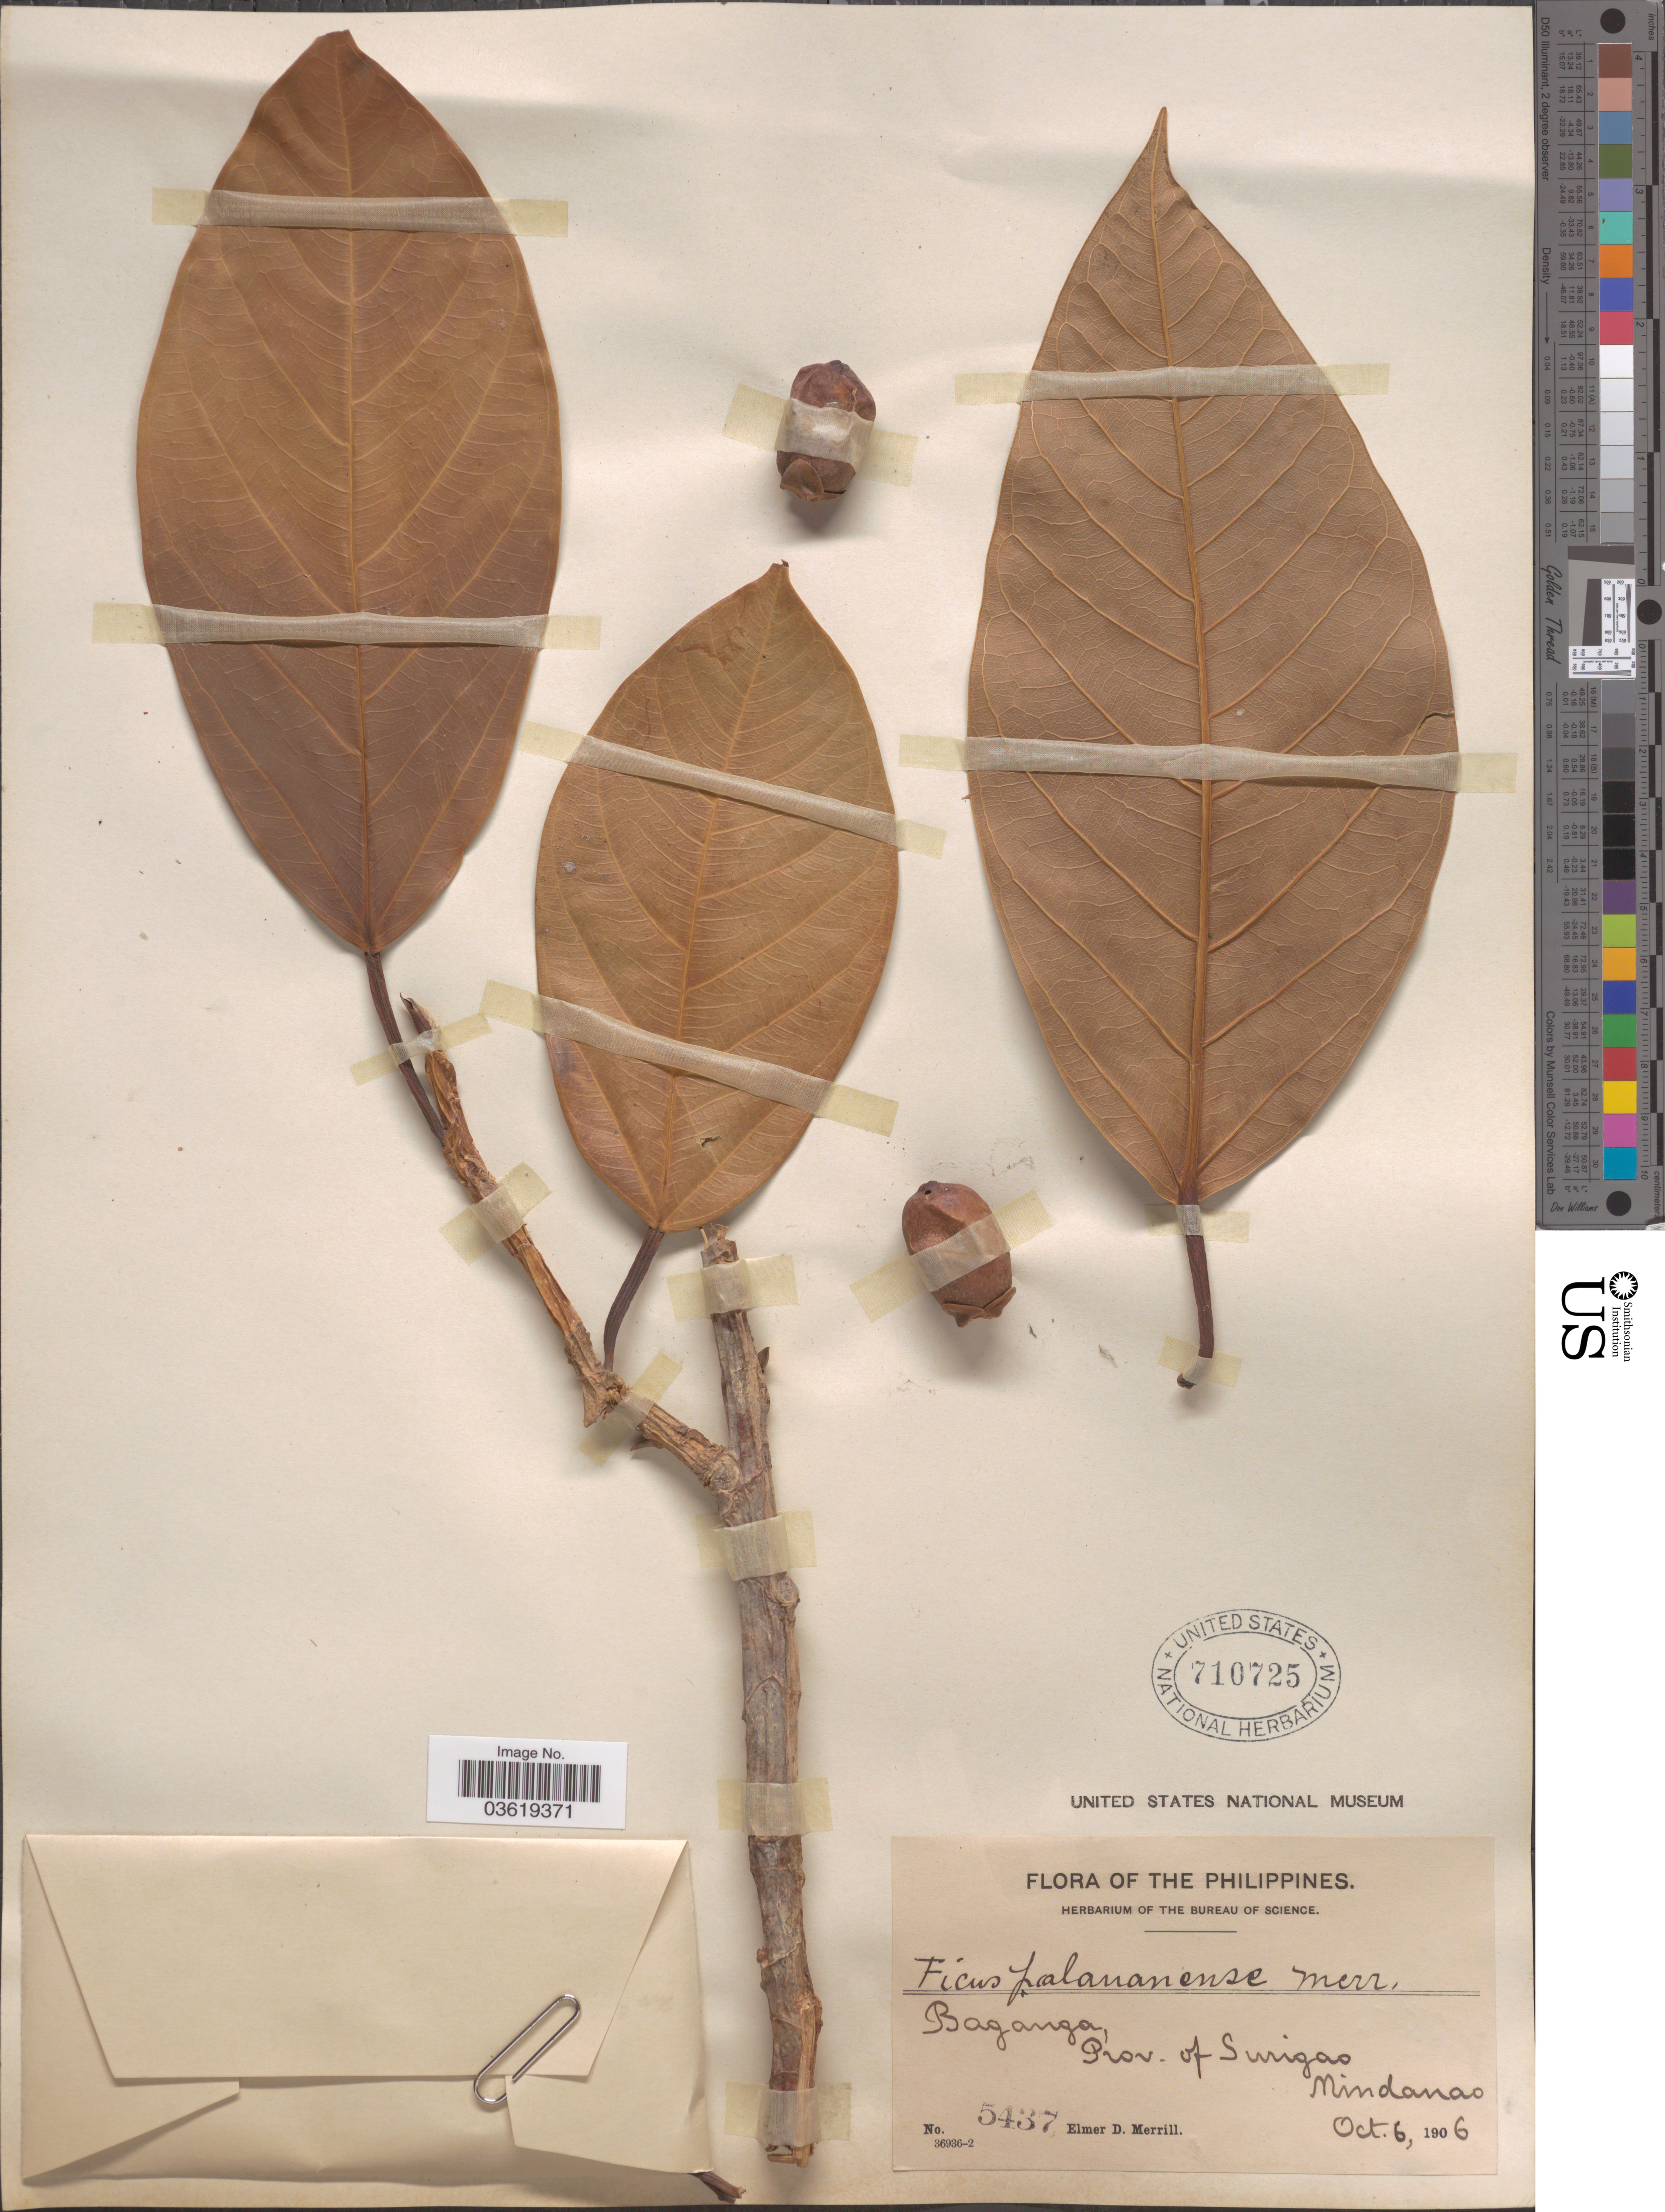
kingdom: Plantae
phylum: Tracheophyta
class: Magnoliopsida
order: Rosales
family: Moraceae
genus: Ficus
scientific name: Ficus palawanensis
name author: Merr.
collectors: E. D. Merrill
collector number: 5437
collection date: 1906-10-06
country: Philippines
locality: Baganga, Prov. of Surigao, Mindanao.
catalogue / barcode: US 710725